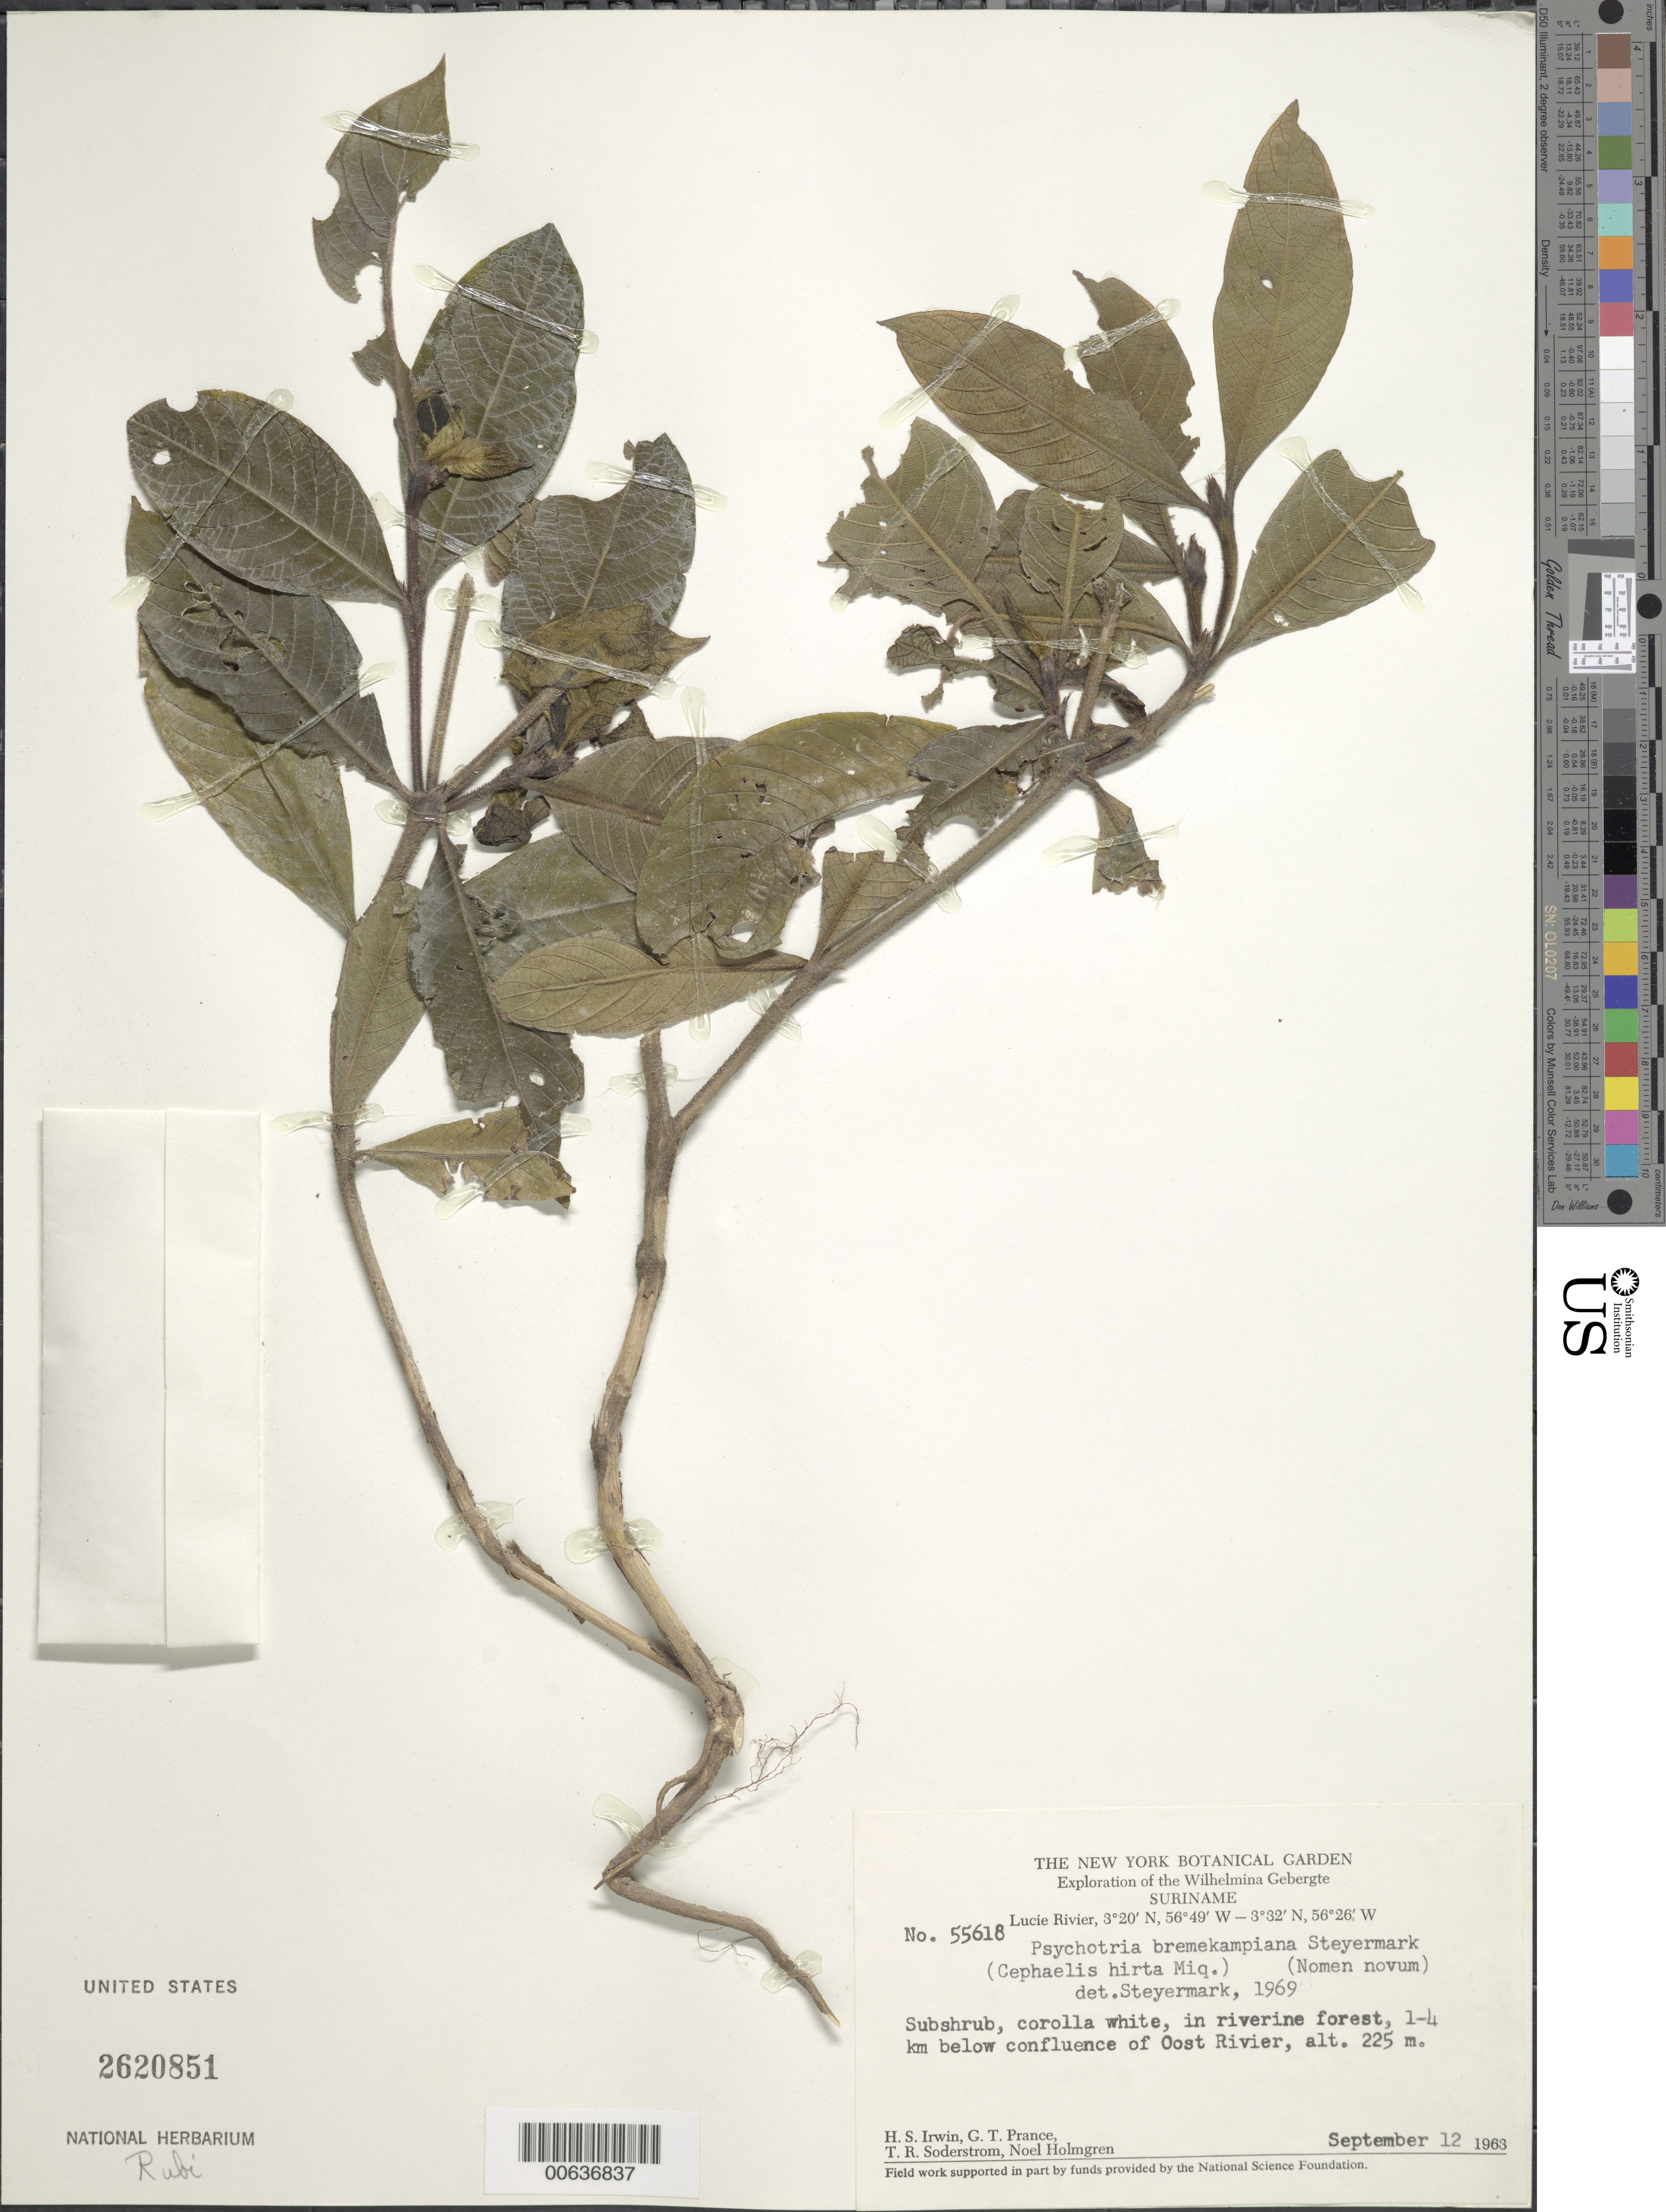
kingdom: Plantae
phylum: Tracheophyta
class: Magnoliopsida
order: Gentianales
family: Rubiaceae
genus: Palicourea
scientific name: Palicourea hirta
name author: (Miq.) Delprete & J.H. Kirkbr.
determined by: Kirkbride, J. H., Jr.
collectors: H. Irwin, G. T. Prance, T. R. Soderstrom & N. H. Holmgren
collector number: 55618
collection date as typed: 12-Sep-63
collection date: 1963-09-12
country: Suriname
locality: Lucie R., 1-4 km below confl. with Oost R., Wilhelmina Gebergte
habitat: Riverine forest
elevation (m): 225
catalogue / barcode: US 2620851